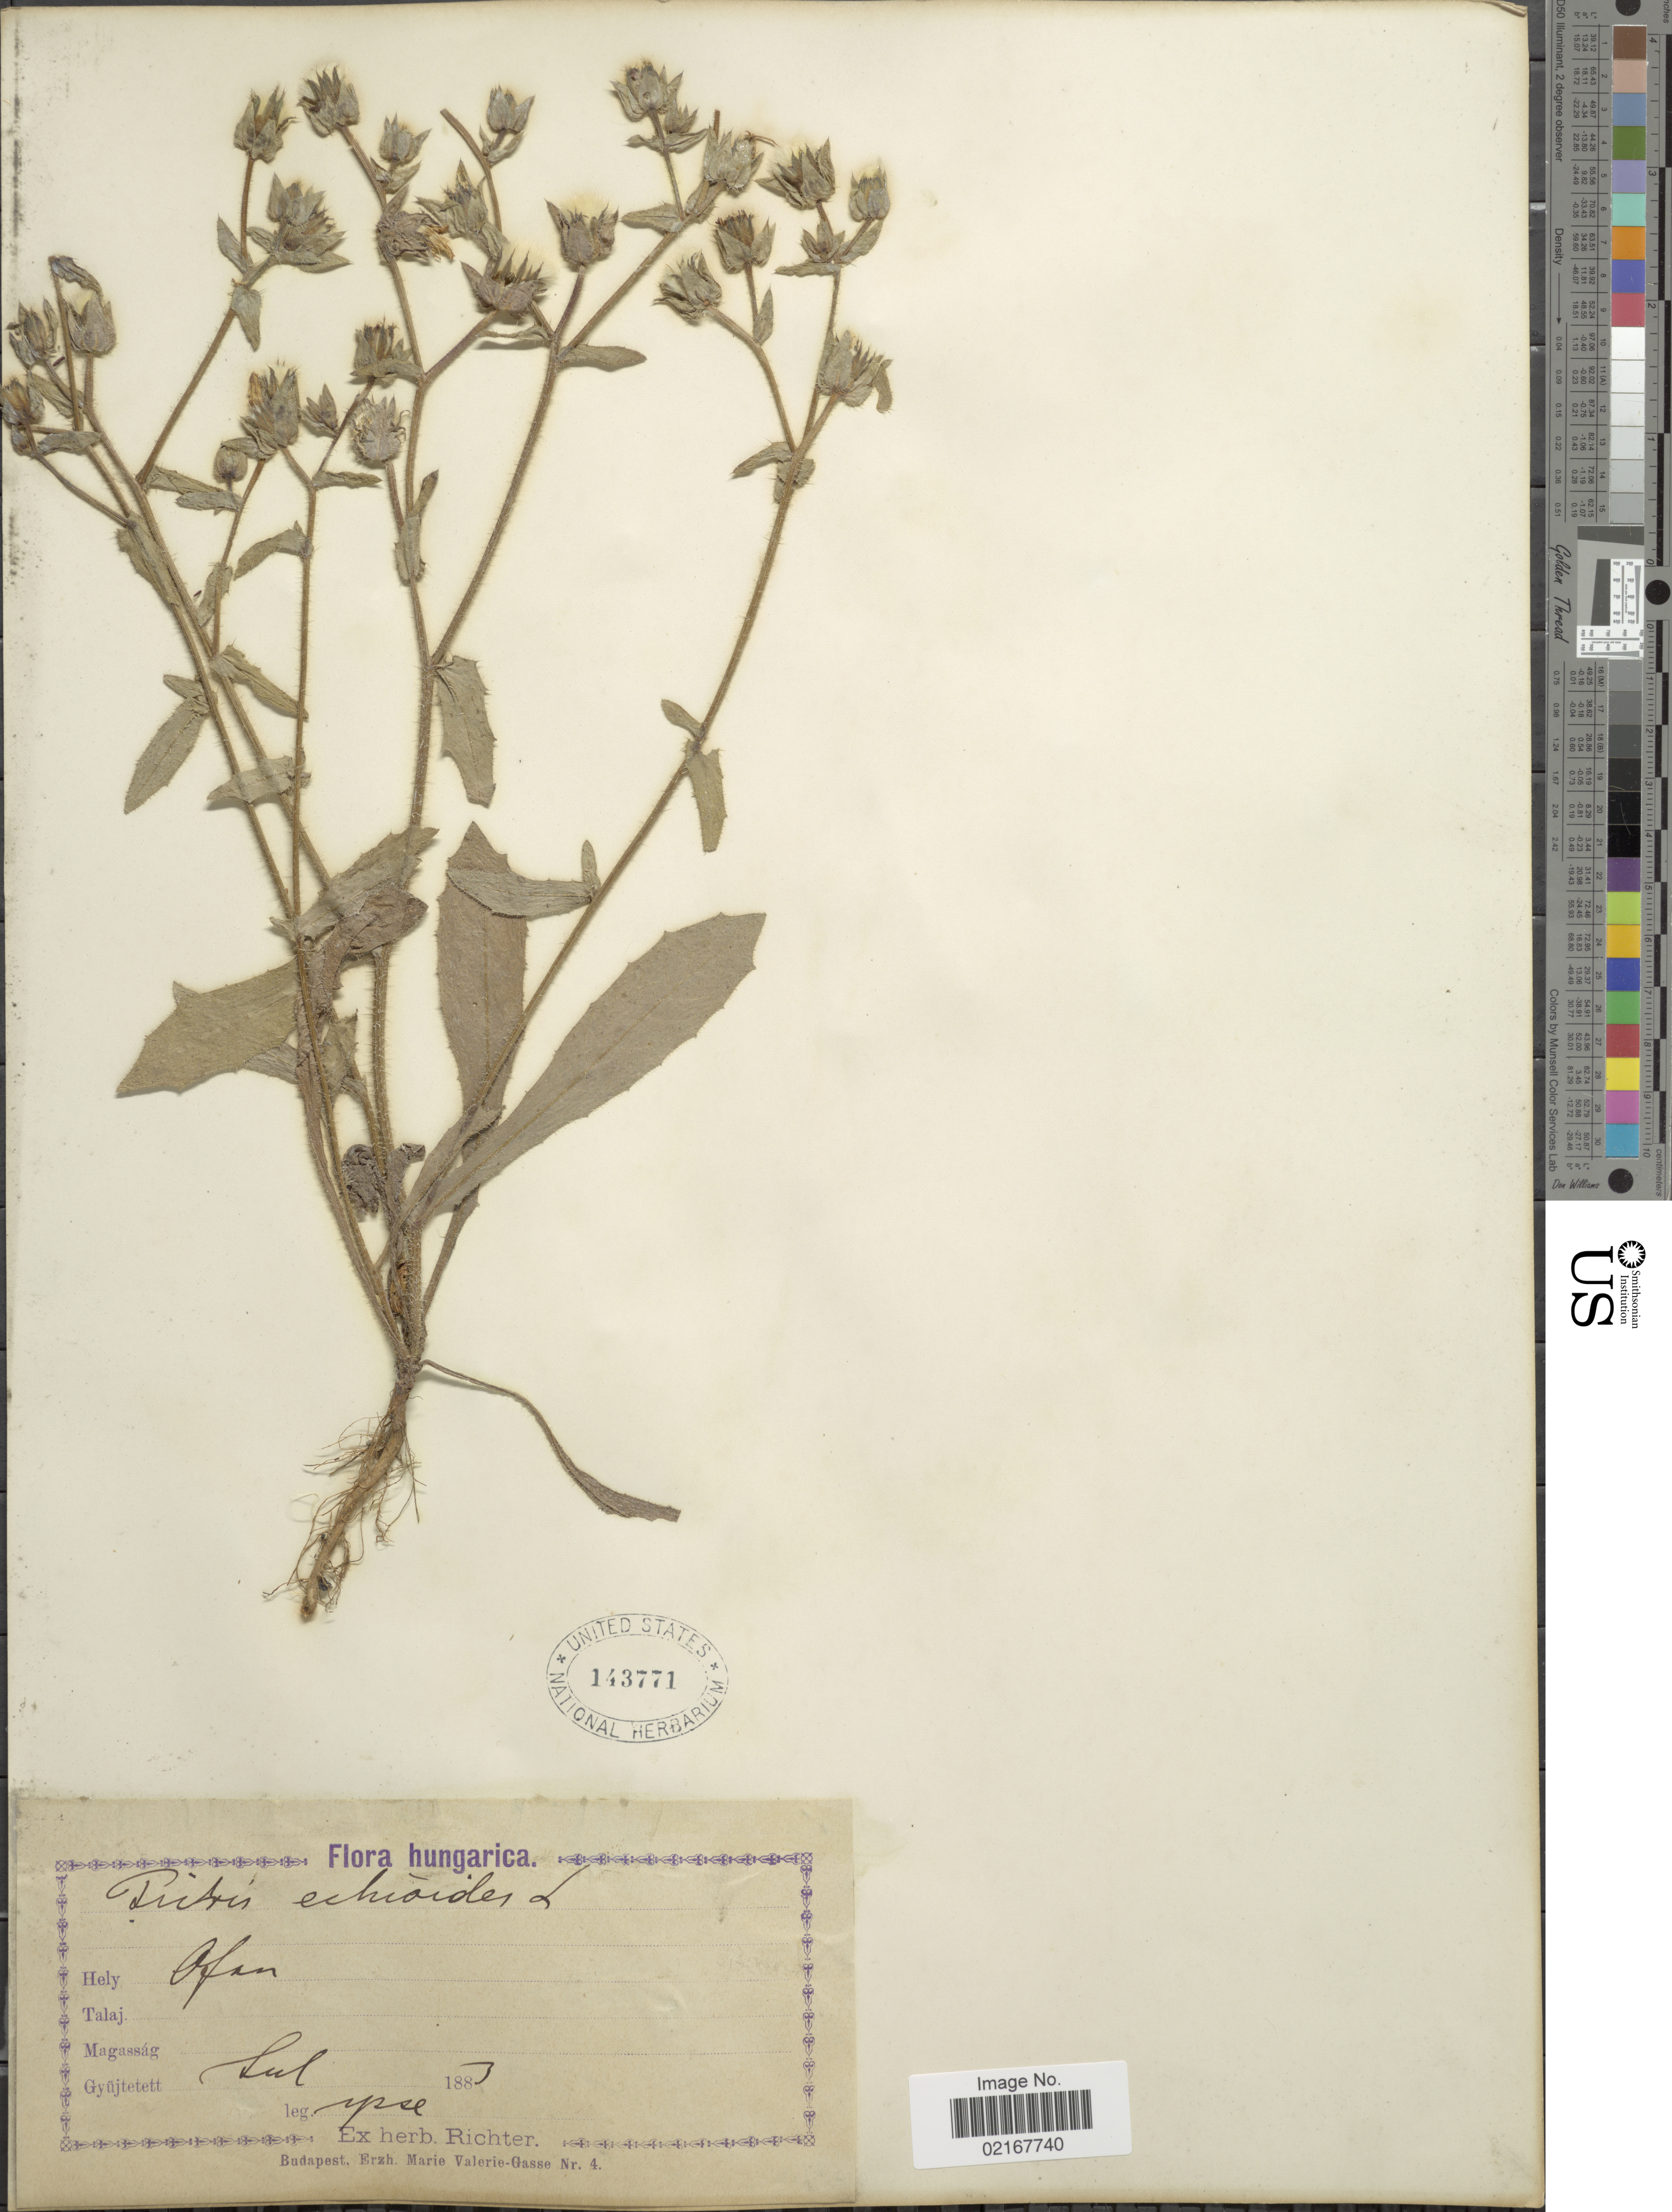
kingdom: Plantae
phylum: Tracheophyta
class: Magnoliopsida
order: Asterales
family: Asteraceae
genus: Helminthotheca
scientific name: Helminthotheca echioides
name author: (L.) Holub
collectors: -- Richter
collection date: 1883-07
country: Hungary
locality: Ofan [unsure placement]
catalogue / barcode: US 143771